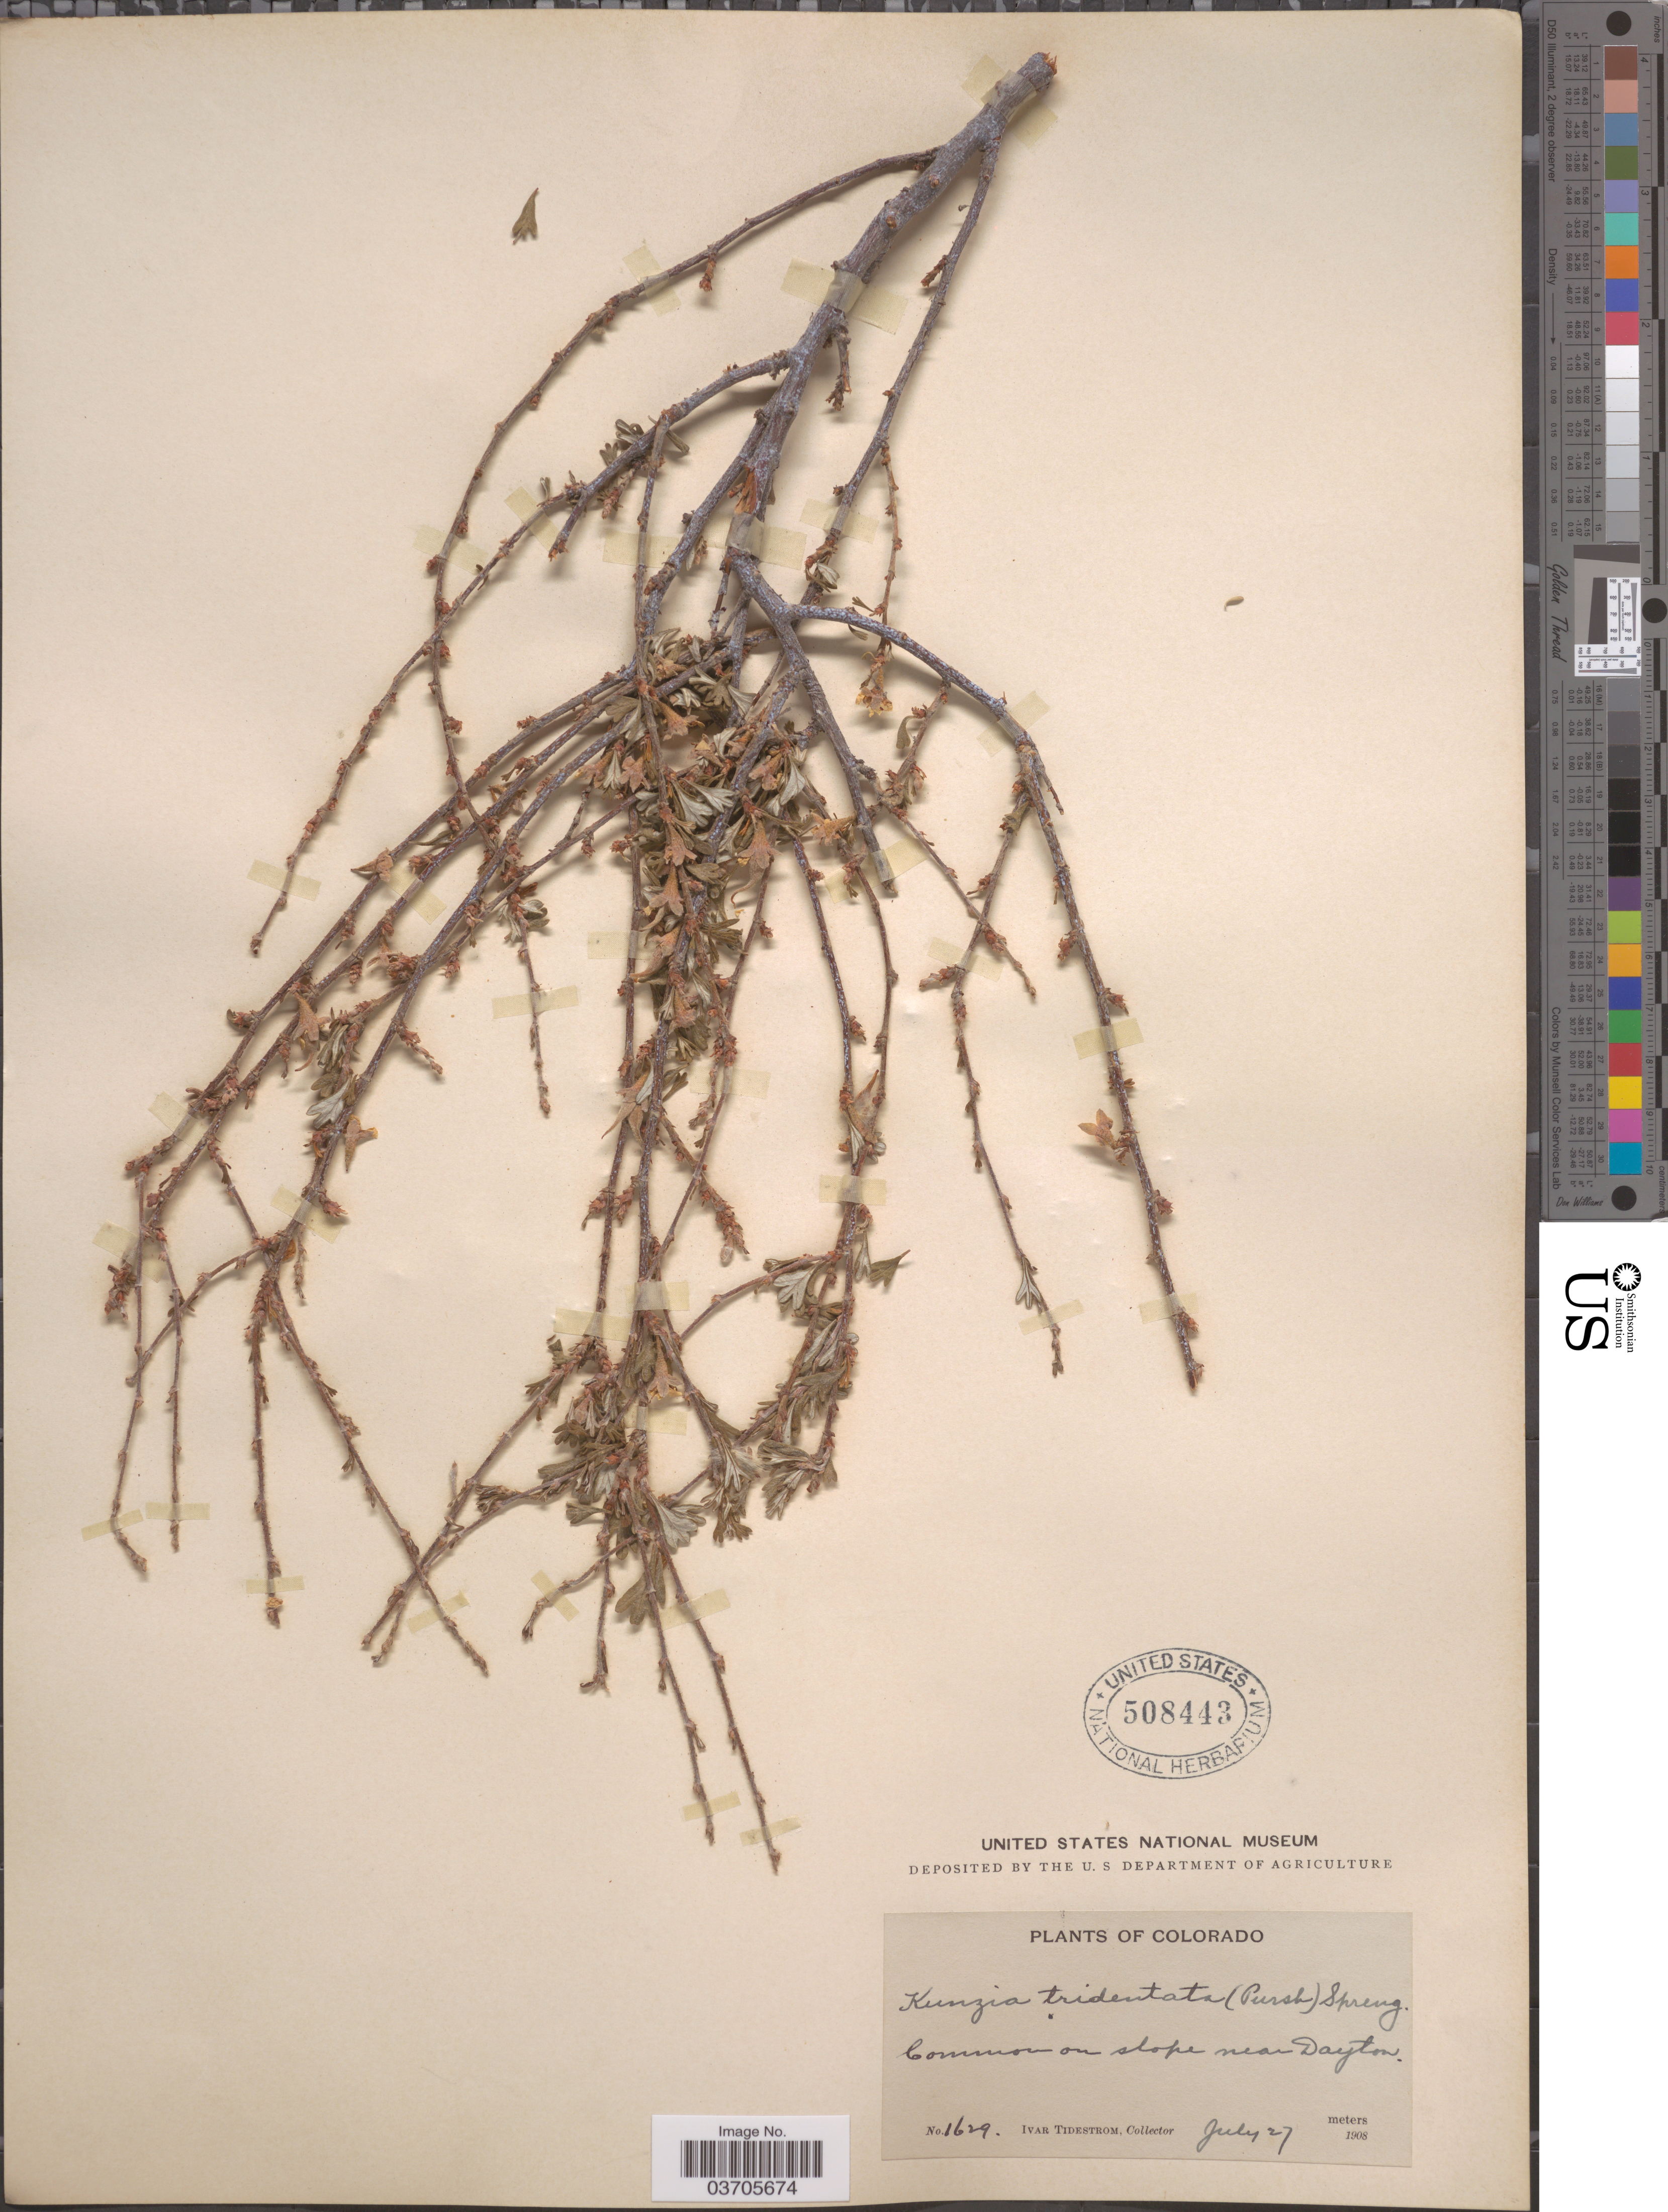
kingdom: Plantae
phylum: Tracheophyta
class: Magnoliopsida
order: Rosales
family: Rosaceae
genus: Purshia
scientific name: Purshia tridentata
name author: (Pursh) DC.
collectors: I. F. Tidestrom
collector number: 1629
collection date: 1908-07-27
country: United States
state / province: Colorado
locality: On slope near Dayton.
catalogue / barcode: US 508443